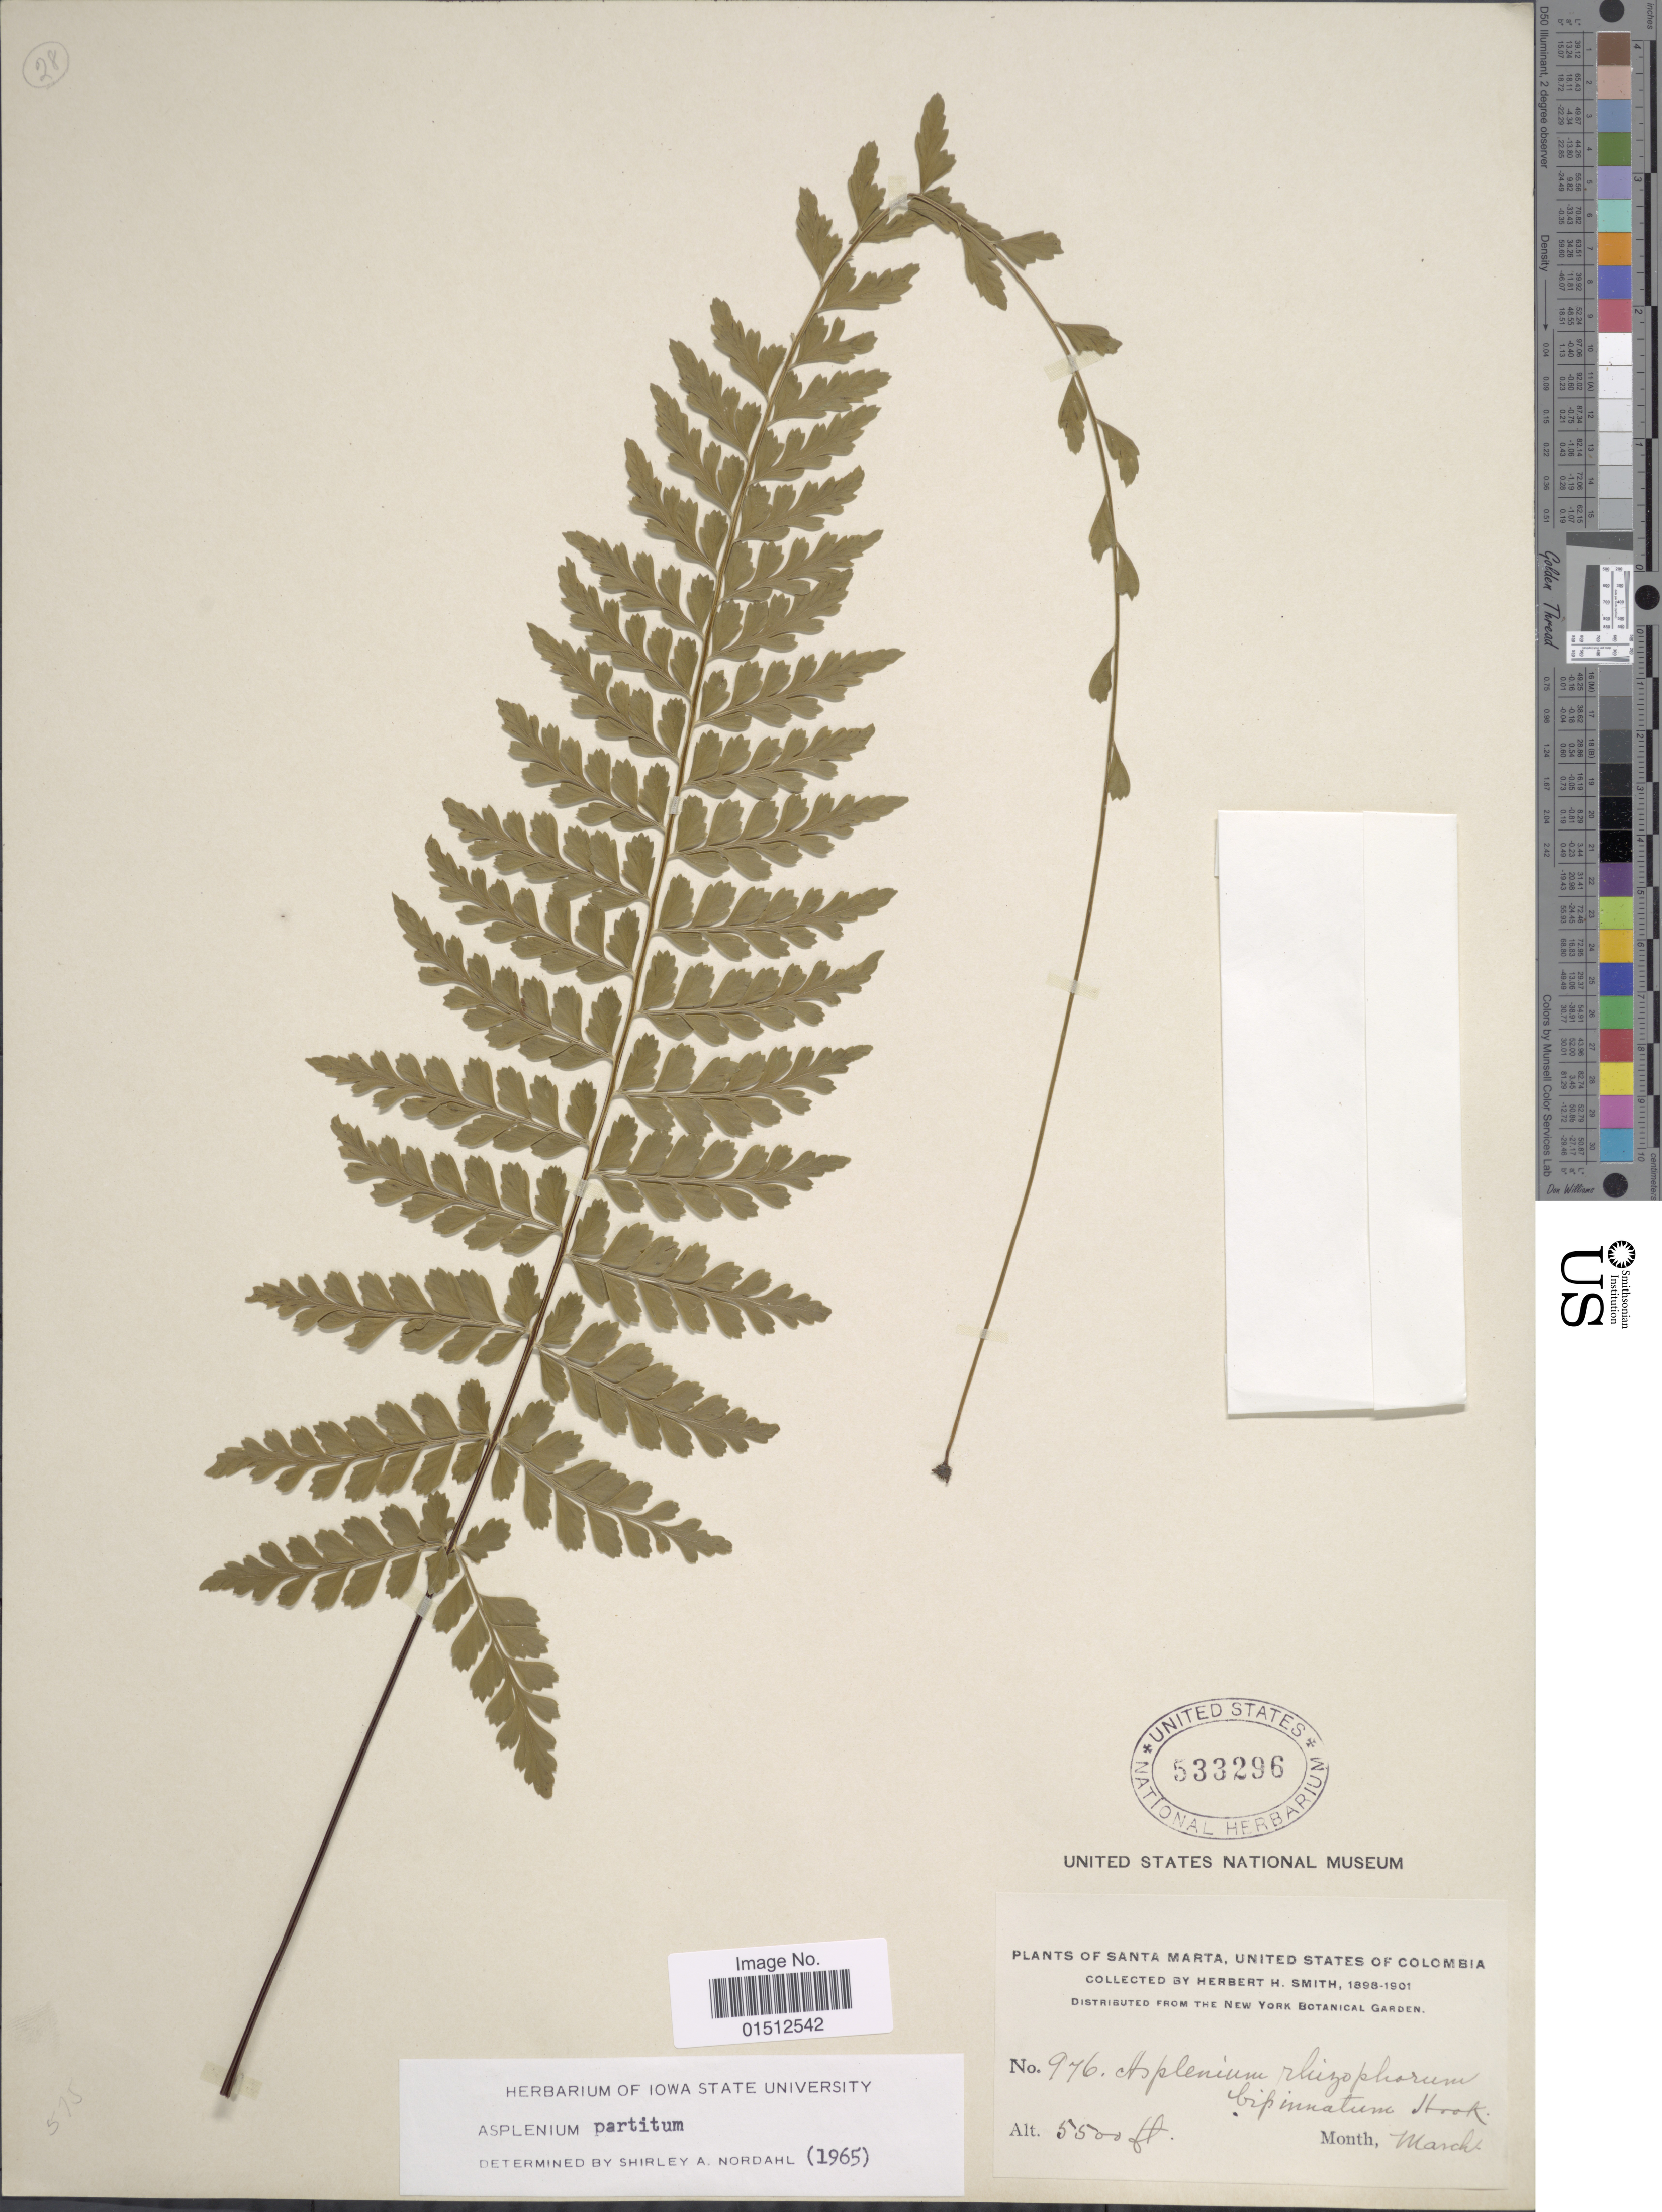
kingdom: Plantae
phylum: Tracheophyta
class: Polypodiopsida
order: Polypodiales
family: Aspleniaceae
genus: Asplenium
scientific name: Asplenium radicans var. partitum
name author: (Klotzsch) Hieron.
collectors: Herbert H. Smith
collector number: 976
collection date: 1898-03/1901-03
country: Colombia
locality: Santa Marta, United States of Colombia.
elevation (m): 1676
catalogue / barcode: US 533296